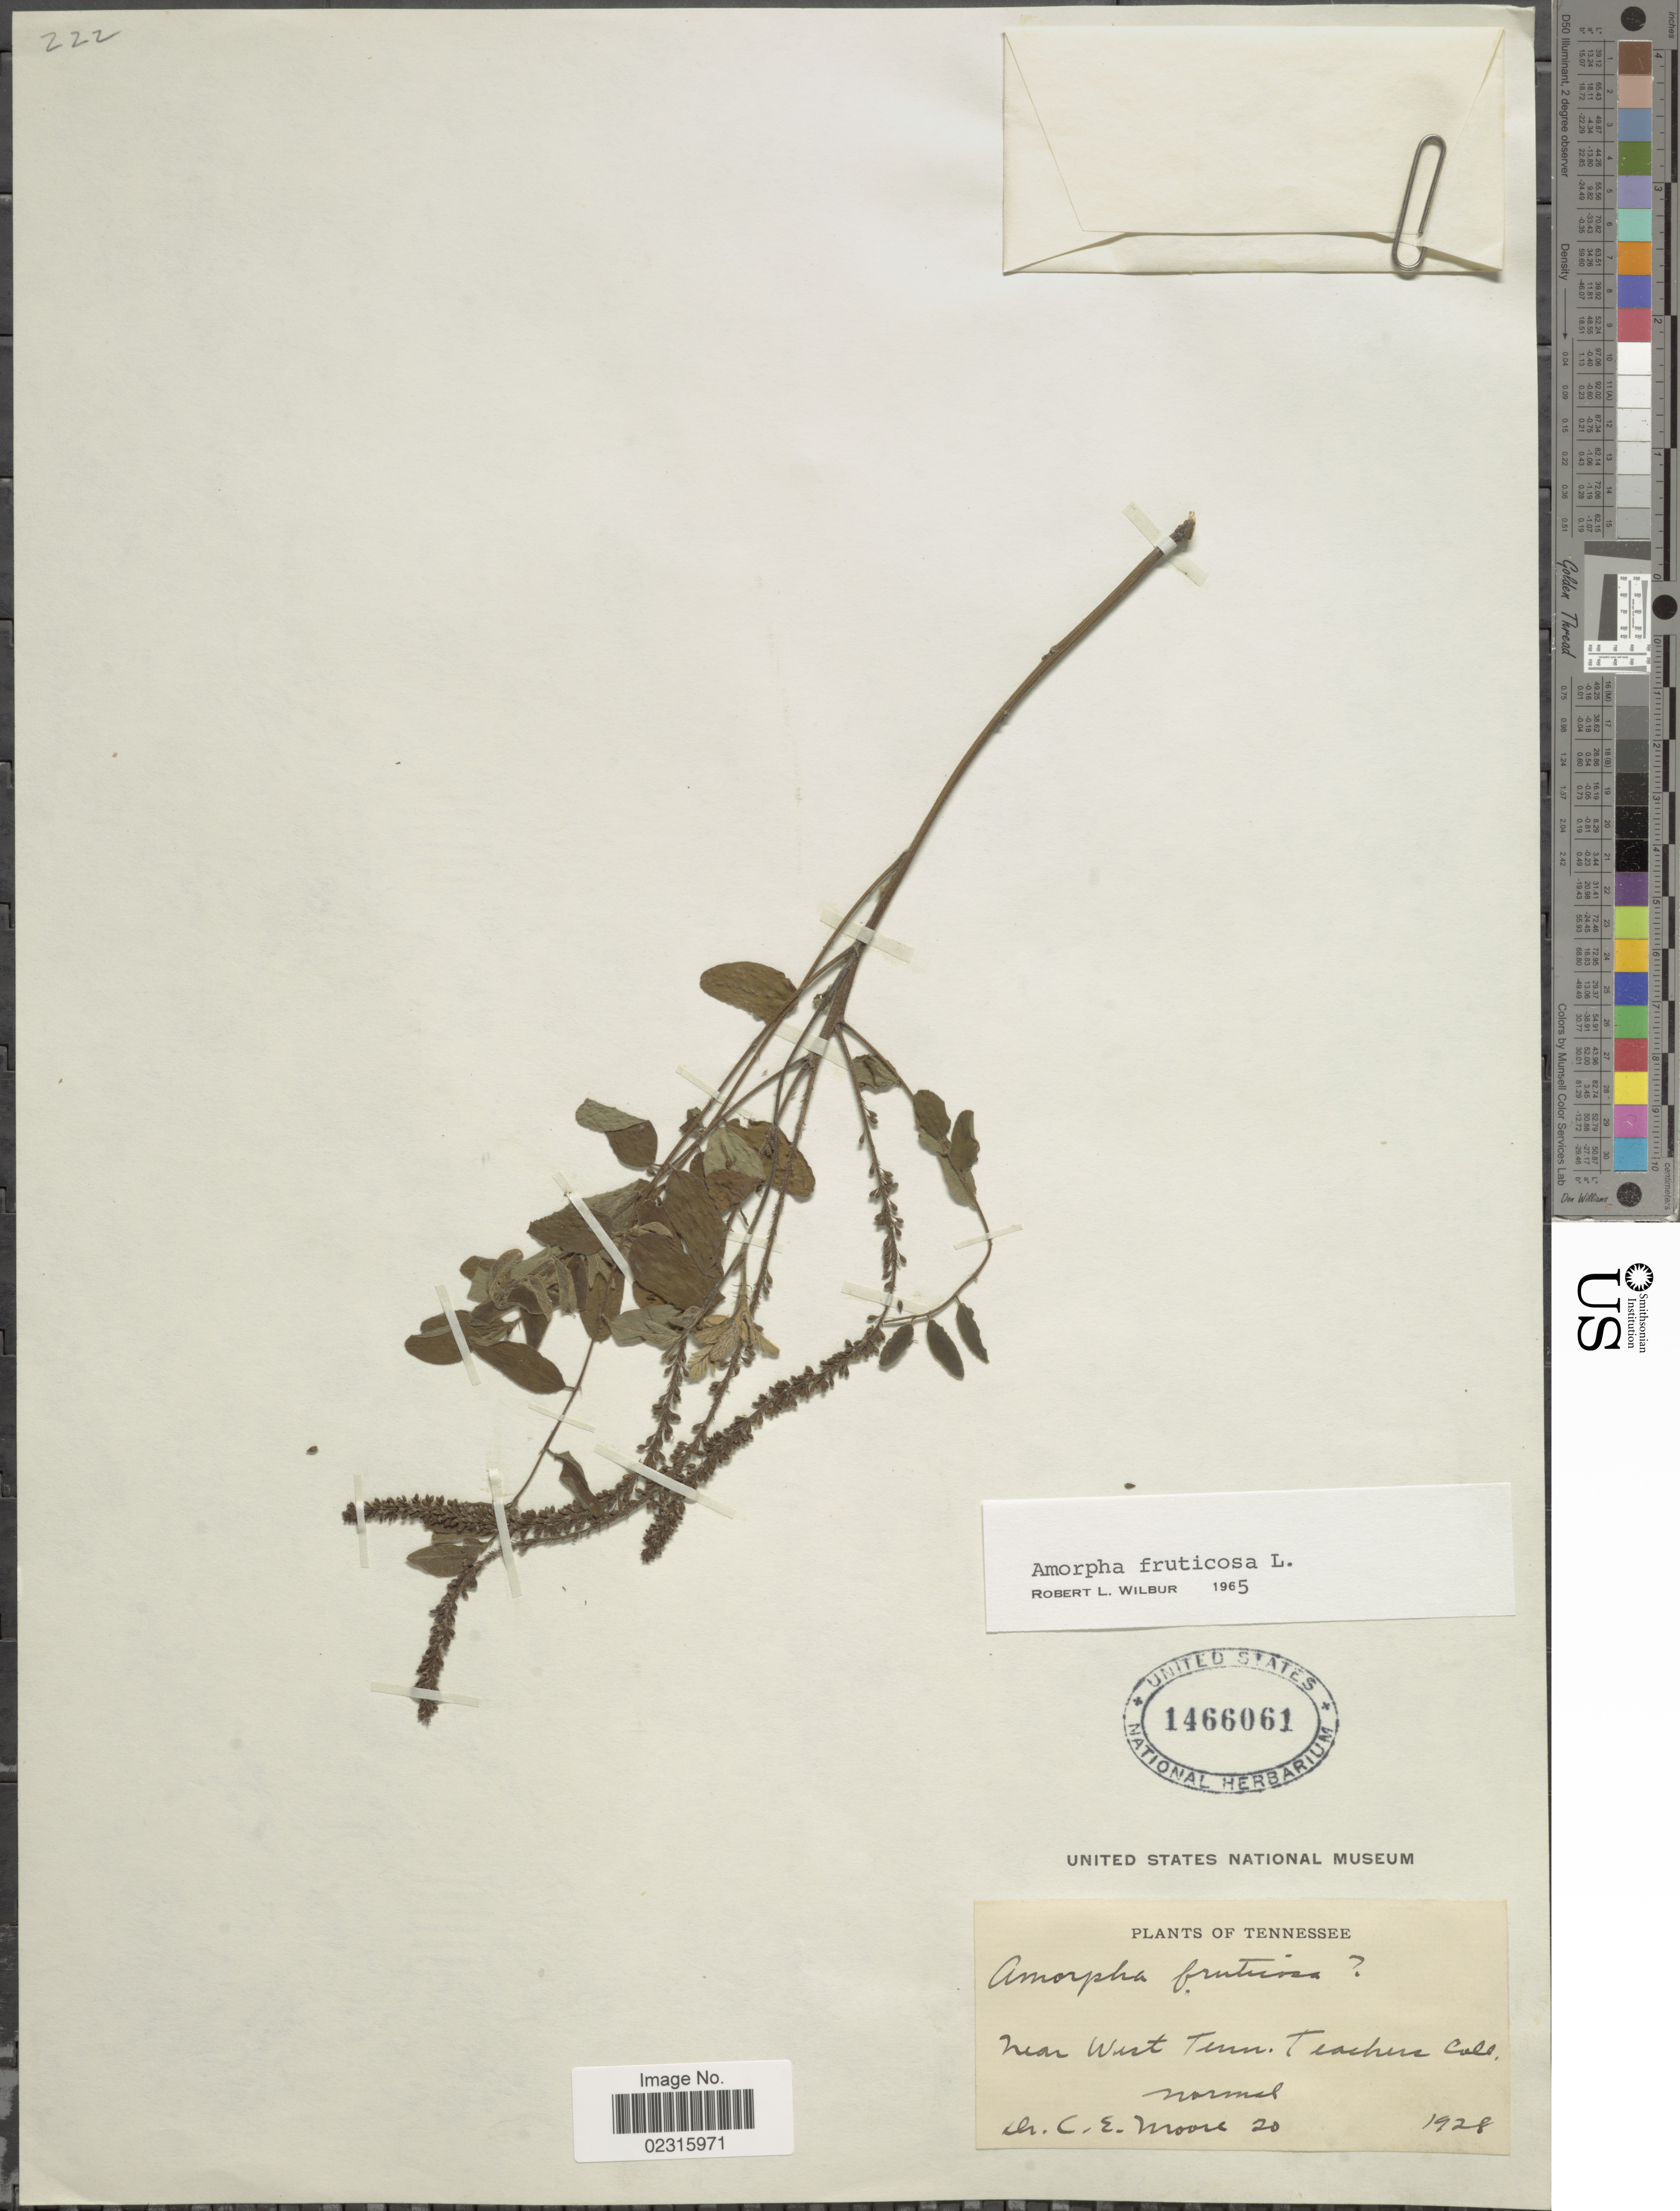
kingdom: Plantae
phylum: Tracheophyta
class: Magnoliopsida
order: Fabales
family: Fabaceae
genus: Amorpha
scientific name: Amorpha fruticosa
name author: L.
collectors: C. Moore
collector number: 20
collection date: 1928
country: United States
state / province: Tennessee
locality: Near West Tenn. Teachers Coll., Normal.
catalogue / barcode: US 1466061